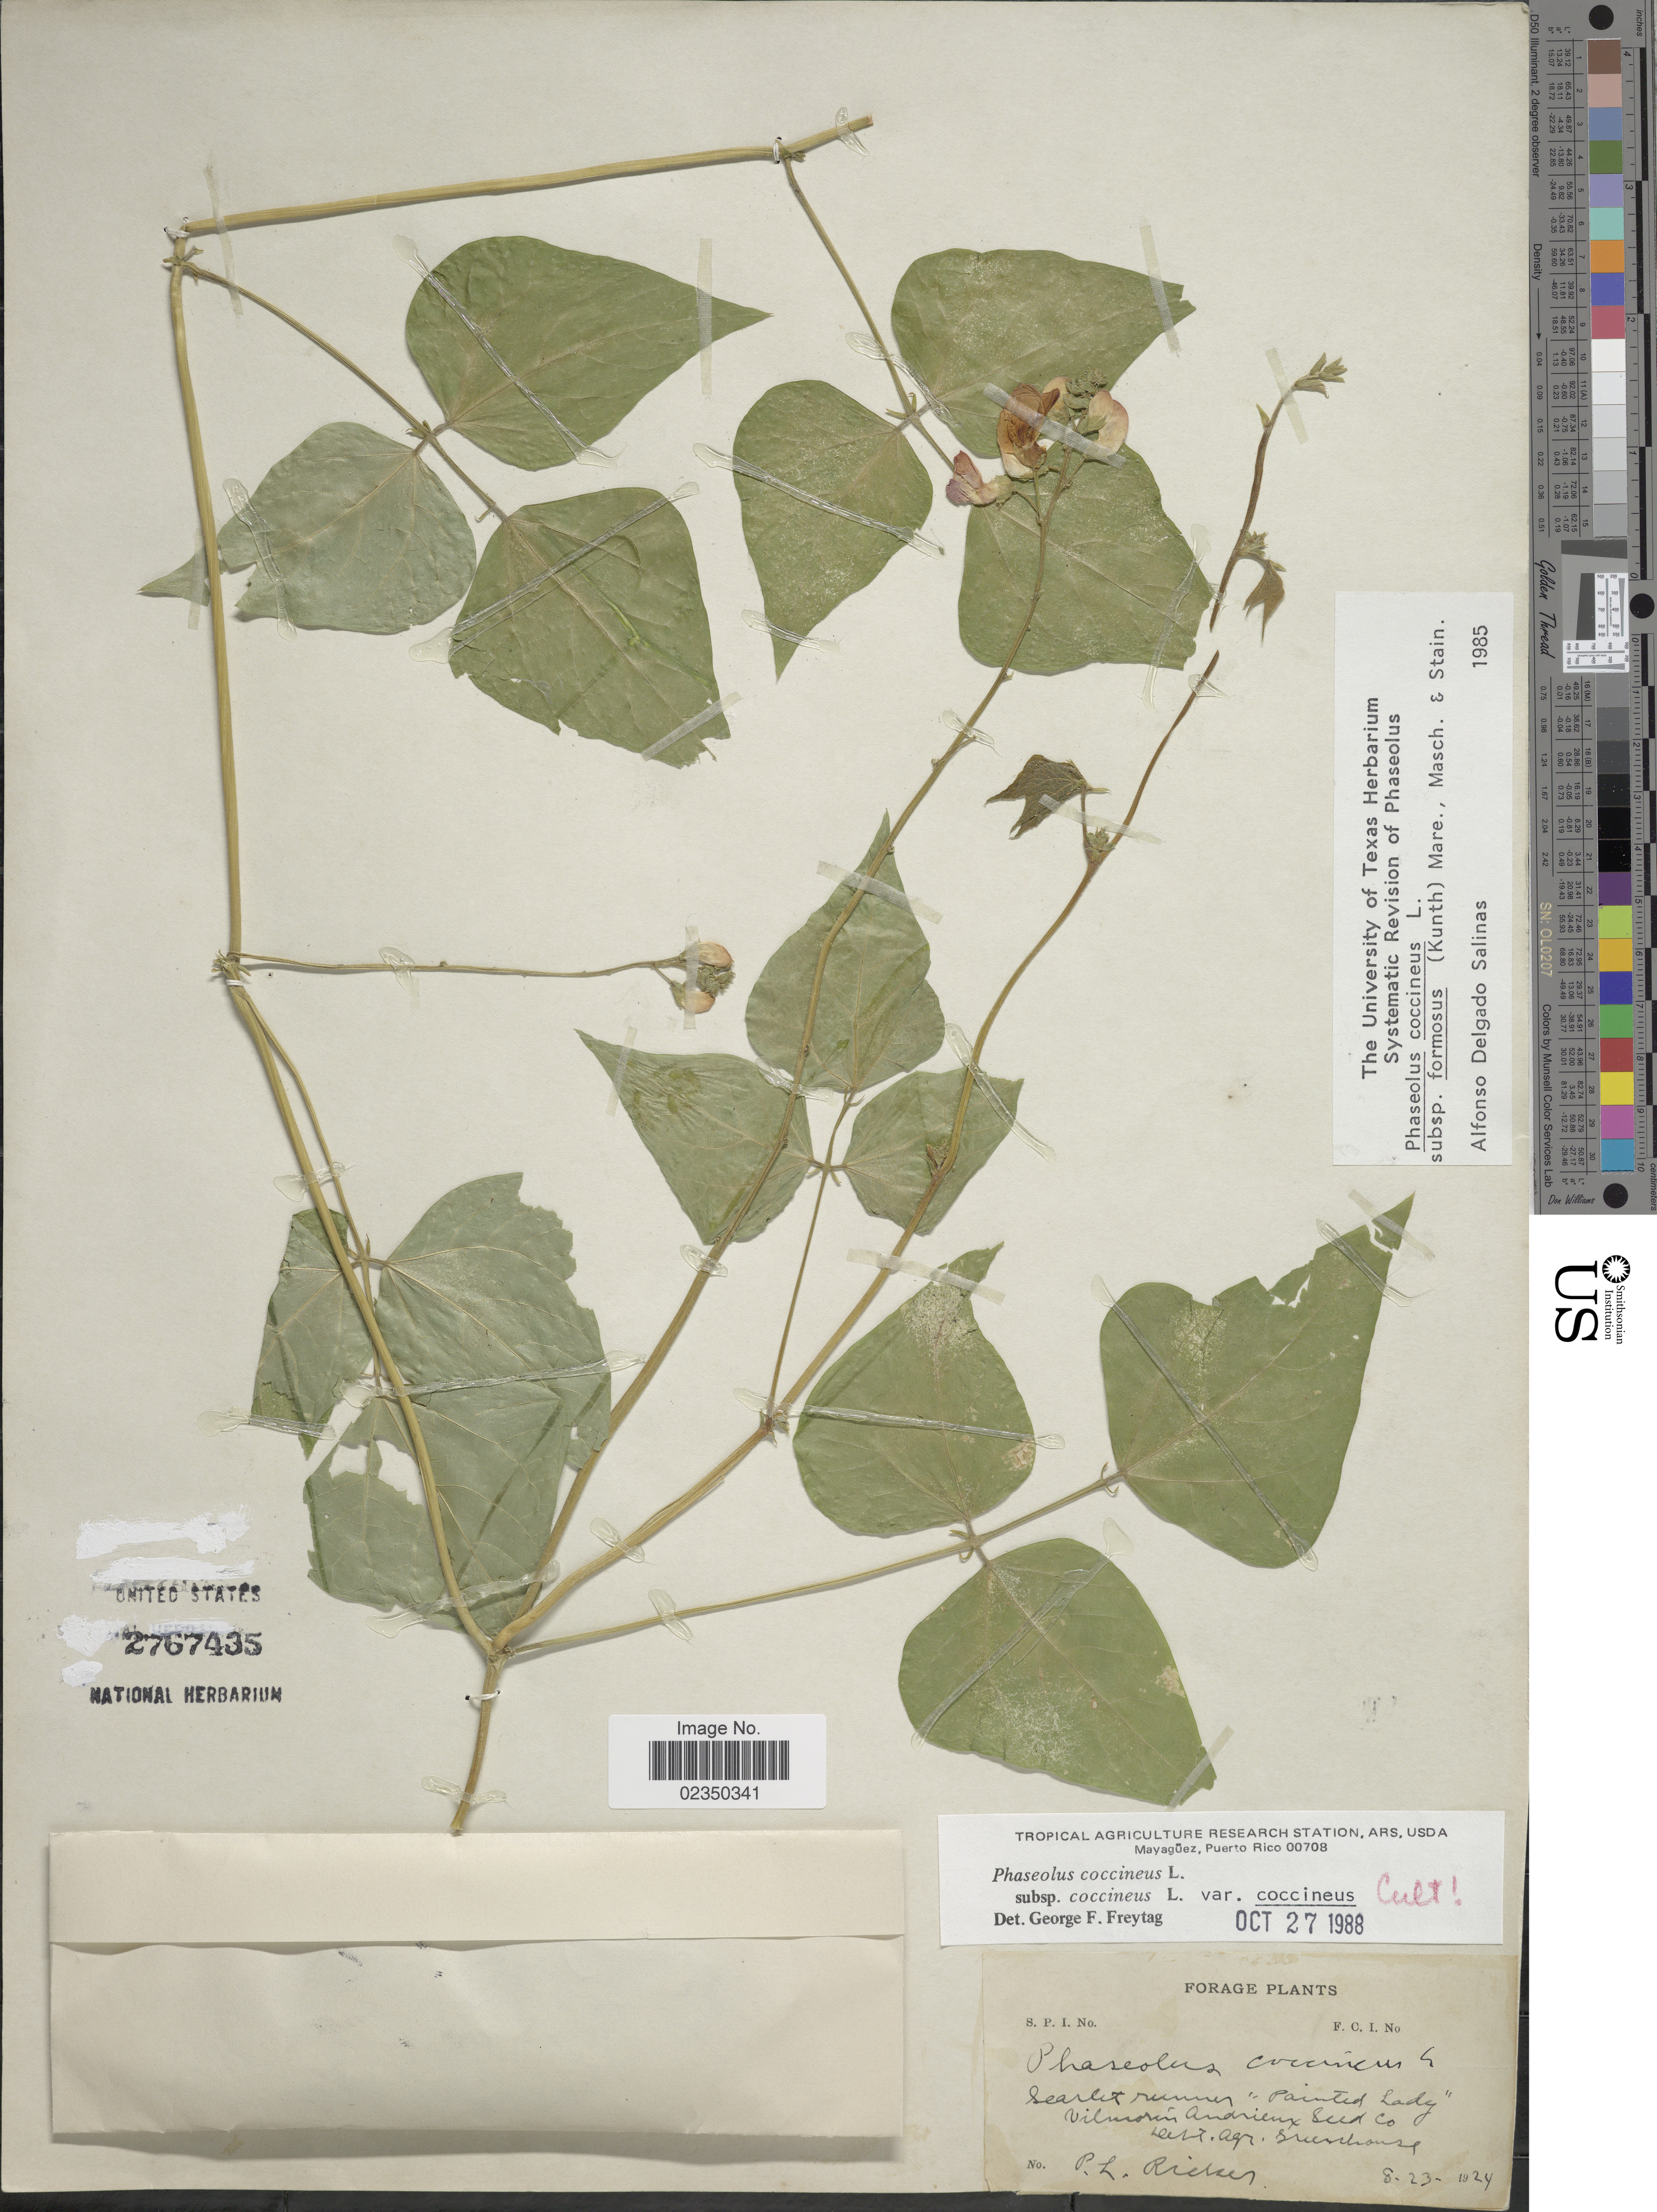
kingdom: Plantae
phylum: Tracheophyta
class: Magnoliopsida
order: Fabales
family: Fabaceae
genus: Phaseolus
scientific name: Phaseolus coccineus var. coccineus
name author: L.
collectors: P. Ricker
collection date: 1924-08-23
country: United States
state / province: District of Columbia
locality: Dept. Agr. Greenhouse.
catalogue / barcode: US 2767435